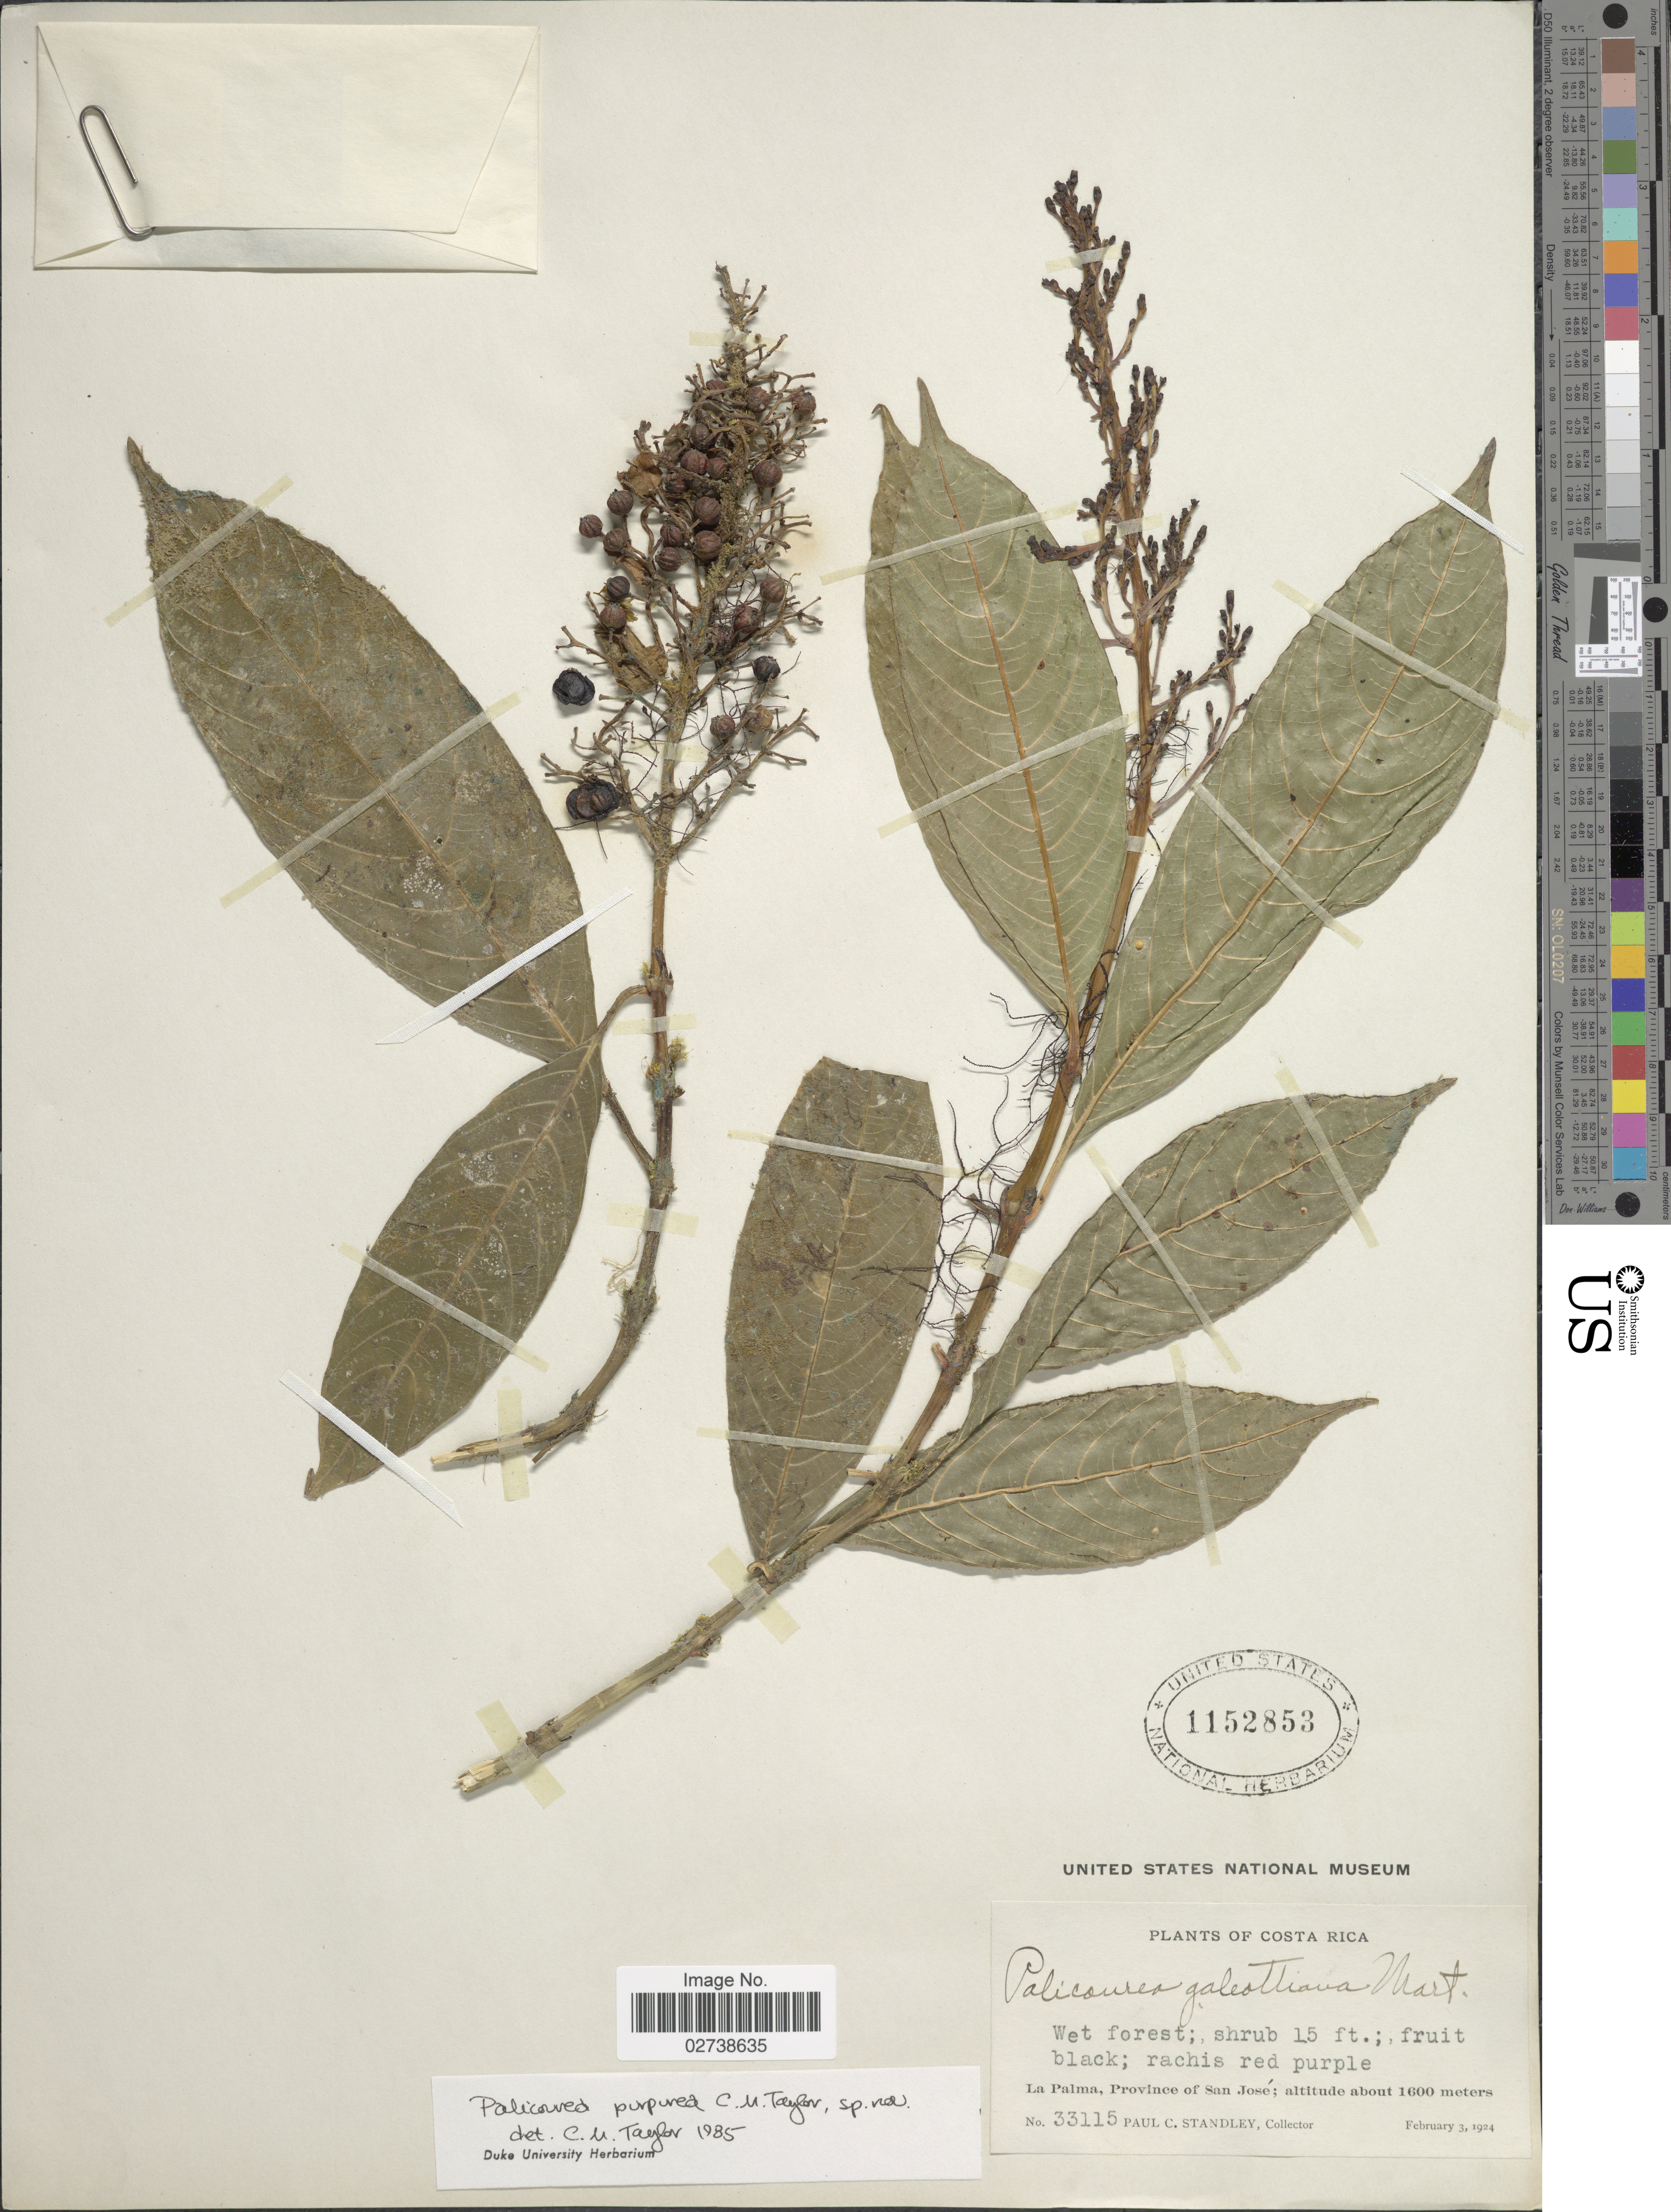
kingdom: Plantae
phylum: Tracheophyta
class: Magnoliopsida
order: Gentianales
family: Rubiaceae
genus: Palicourea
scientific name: Palicourea purpurea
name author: C.M. Taylor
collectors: P. C. Standley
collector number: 33115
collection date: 1924-02-03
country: Costa Rica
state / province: San José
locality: Wet forest; La Palma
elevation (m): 1600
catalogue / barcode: US 1152853